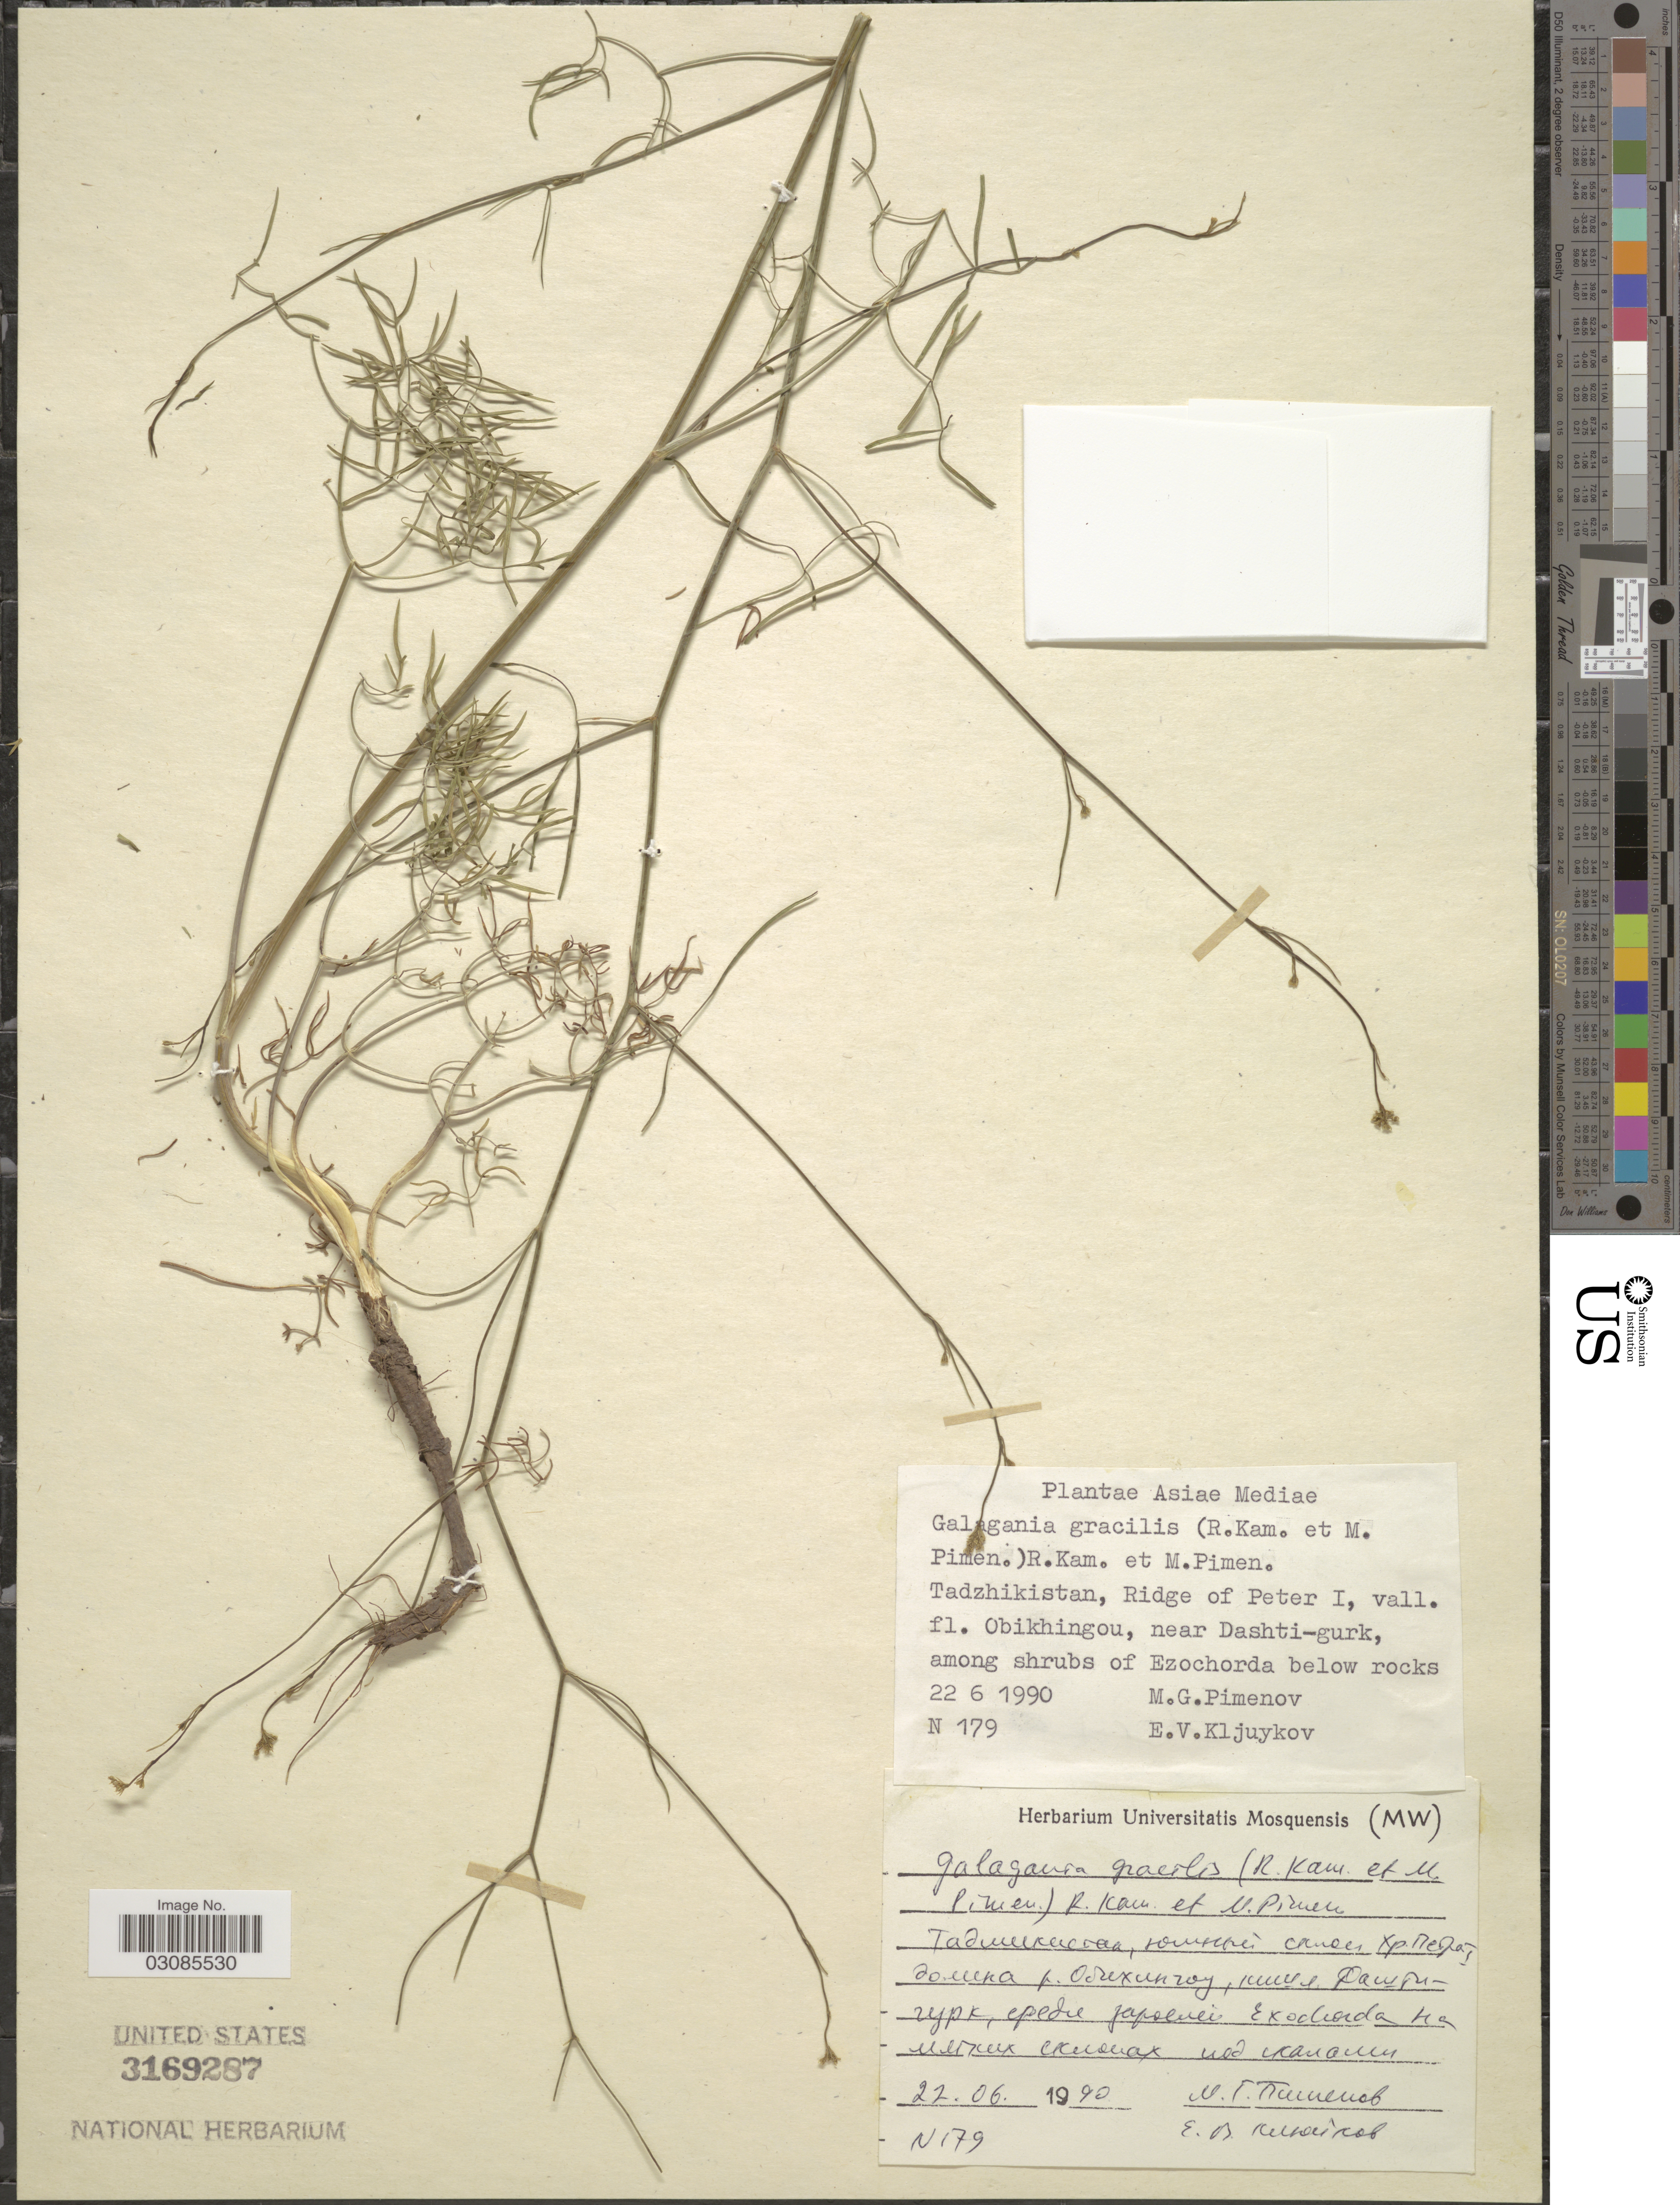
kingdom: Plantae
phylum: Tracheophyta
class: Magnoliopsida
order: Apiales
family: Apiaceae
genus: Galagania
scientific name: Galagania gracilis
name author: (Kamelin & Pimenov) Kamelin & Pimenov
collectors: M. Pimenov & E. Kljuykov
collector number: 179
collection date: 1990-06-22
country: Tajikistan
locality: Asiae Mediae. Tadzhikistan, Ridge of Peter I, vall. fl. Obikhingou, near Dashti-gurk.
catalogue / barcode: US 3169287